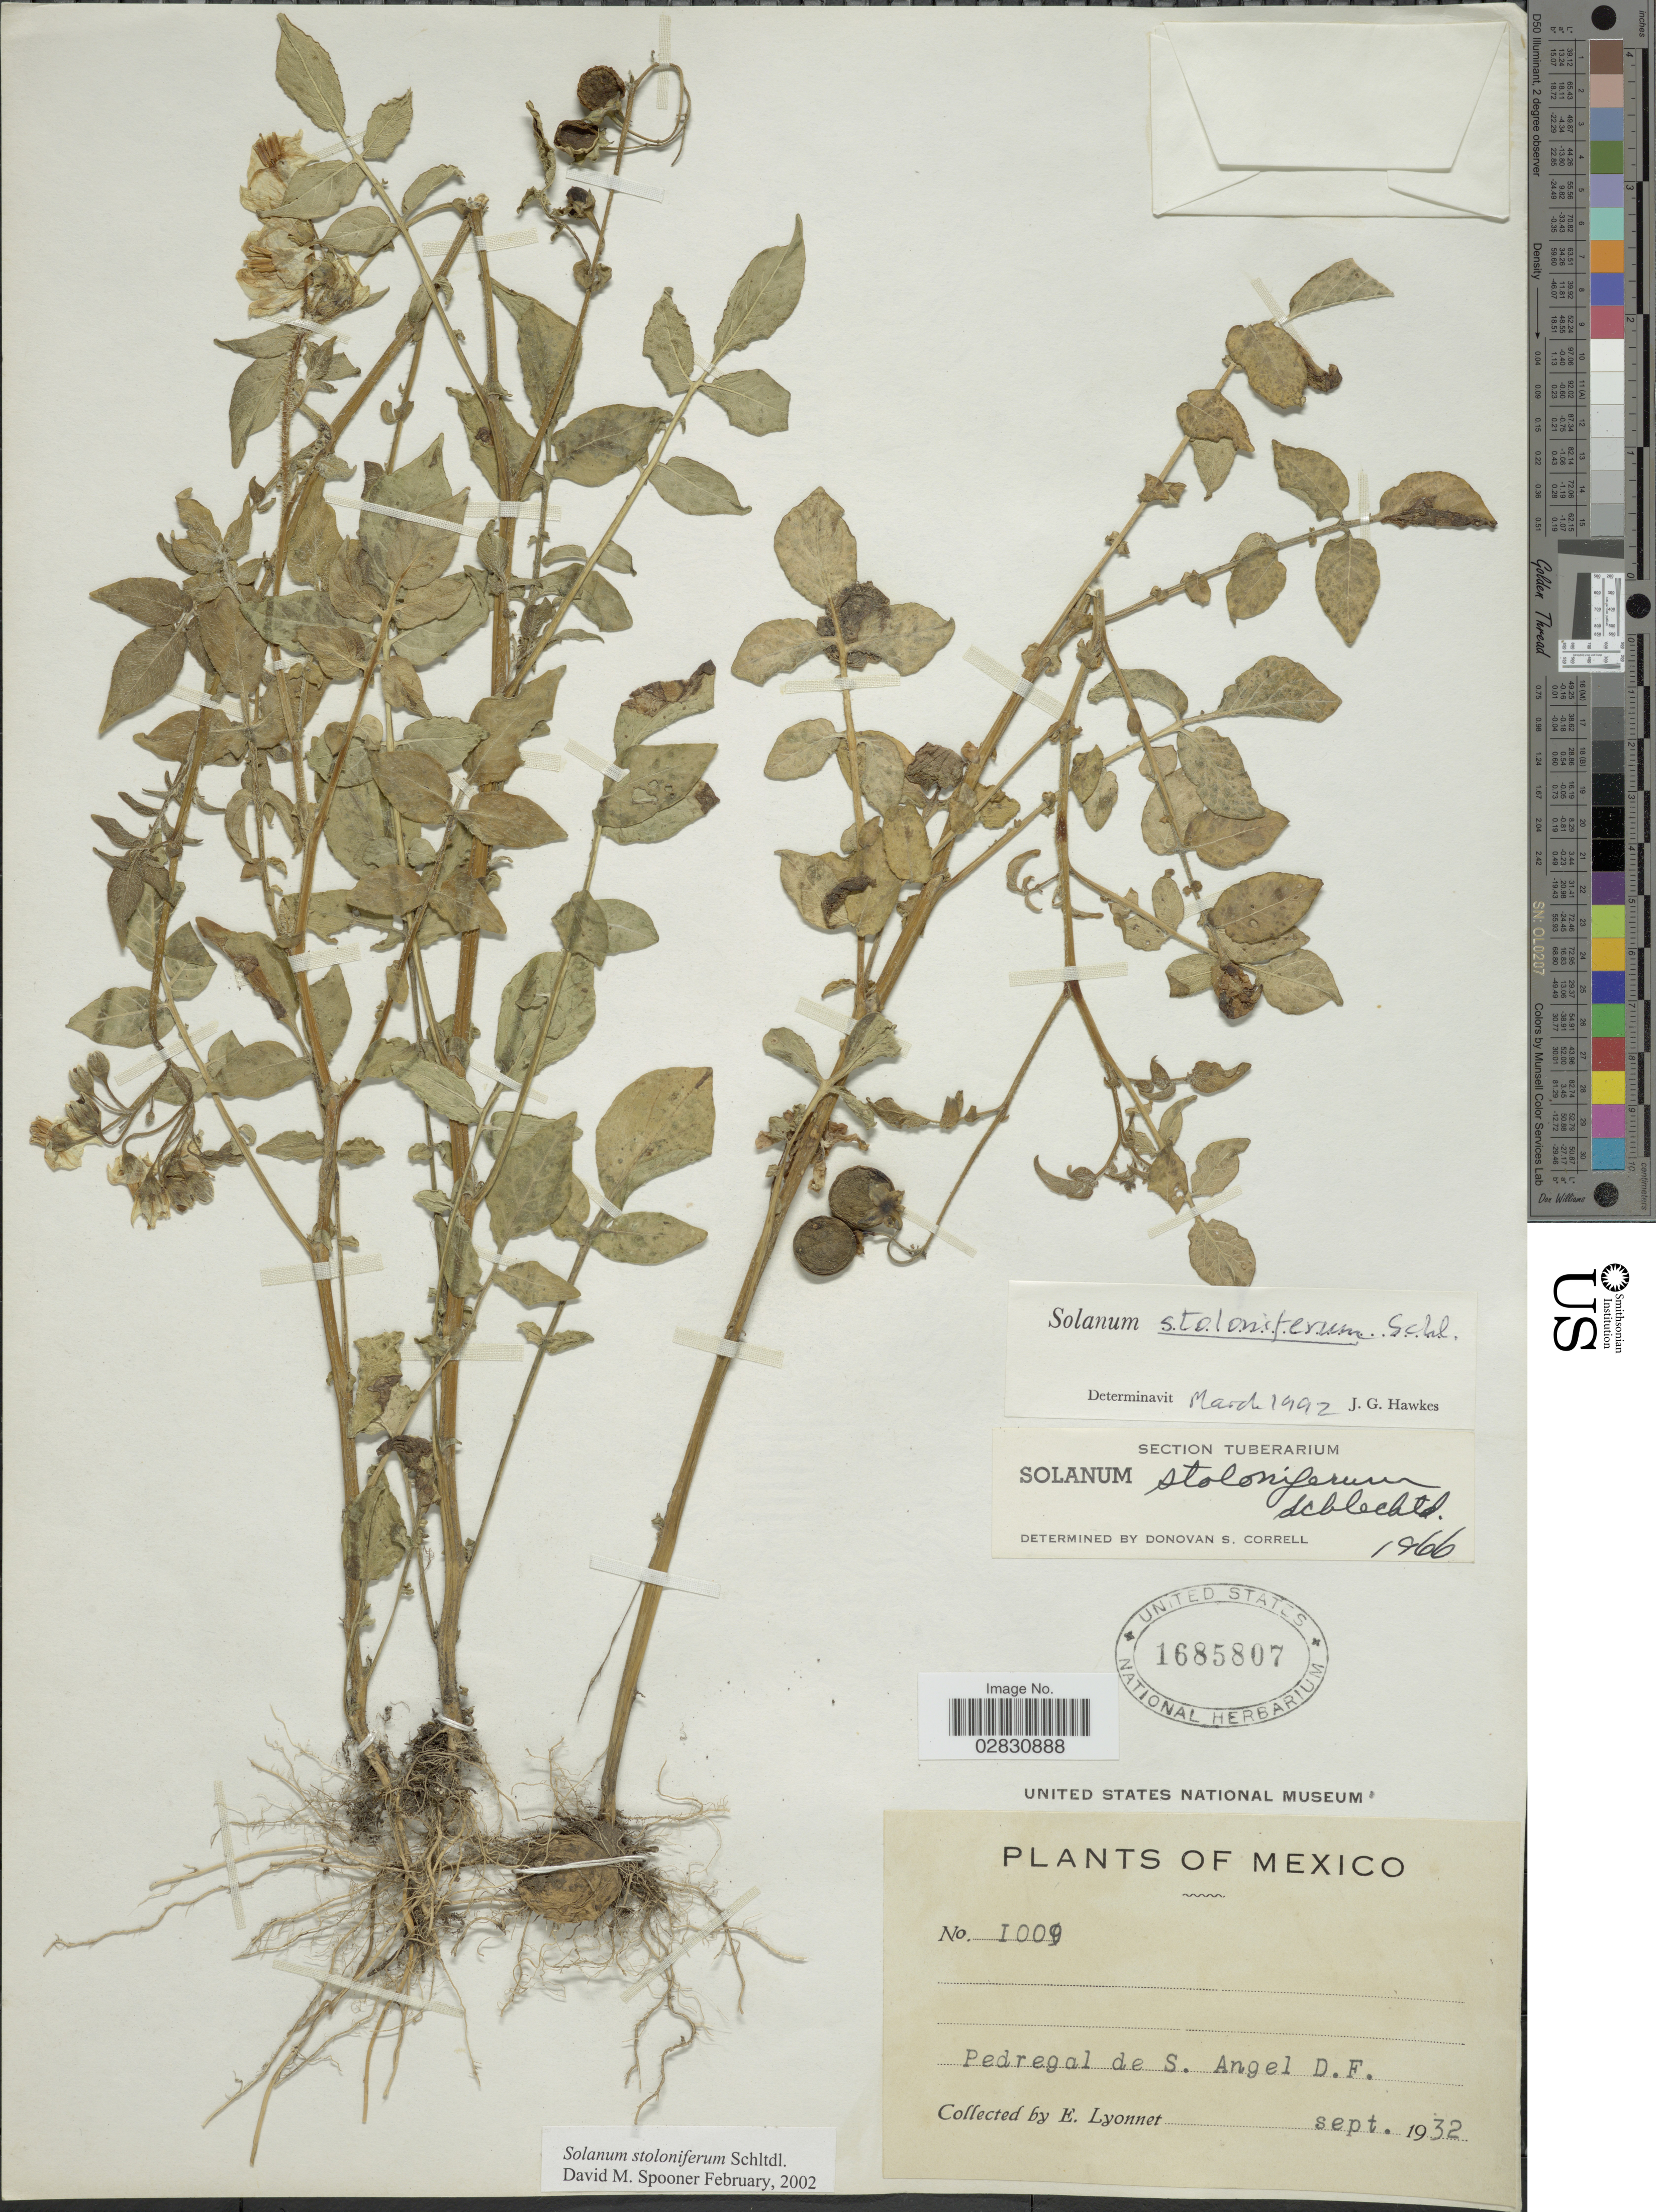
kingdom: Plantae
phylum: Tracheophyta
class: Magnoliopsida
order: Solanales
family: Solanaceae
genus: Solanum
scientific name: Solanum stoloniferum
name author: Schltdl. & Bouché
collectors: E. Lyonnet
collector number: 1009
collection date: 1932-09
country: Mexico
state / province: Distrito Federal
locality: Pedregal de S. Angel.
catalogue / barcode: US 1685807